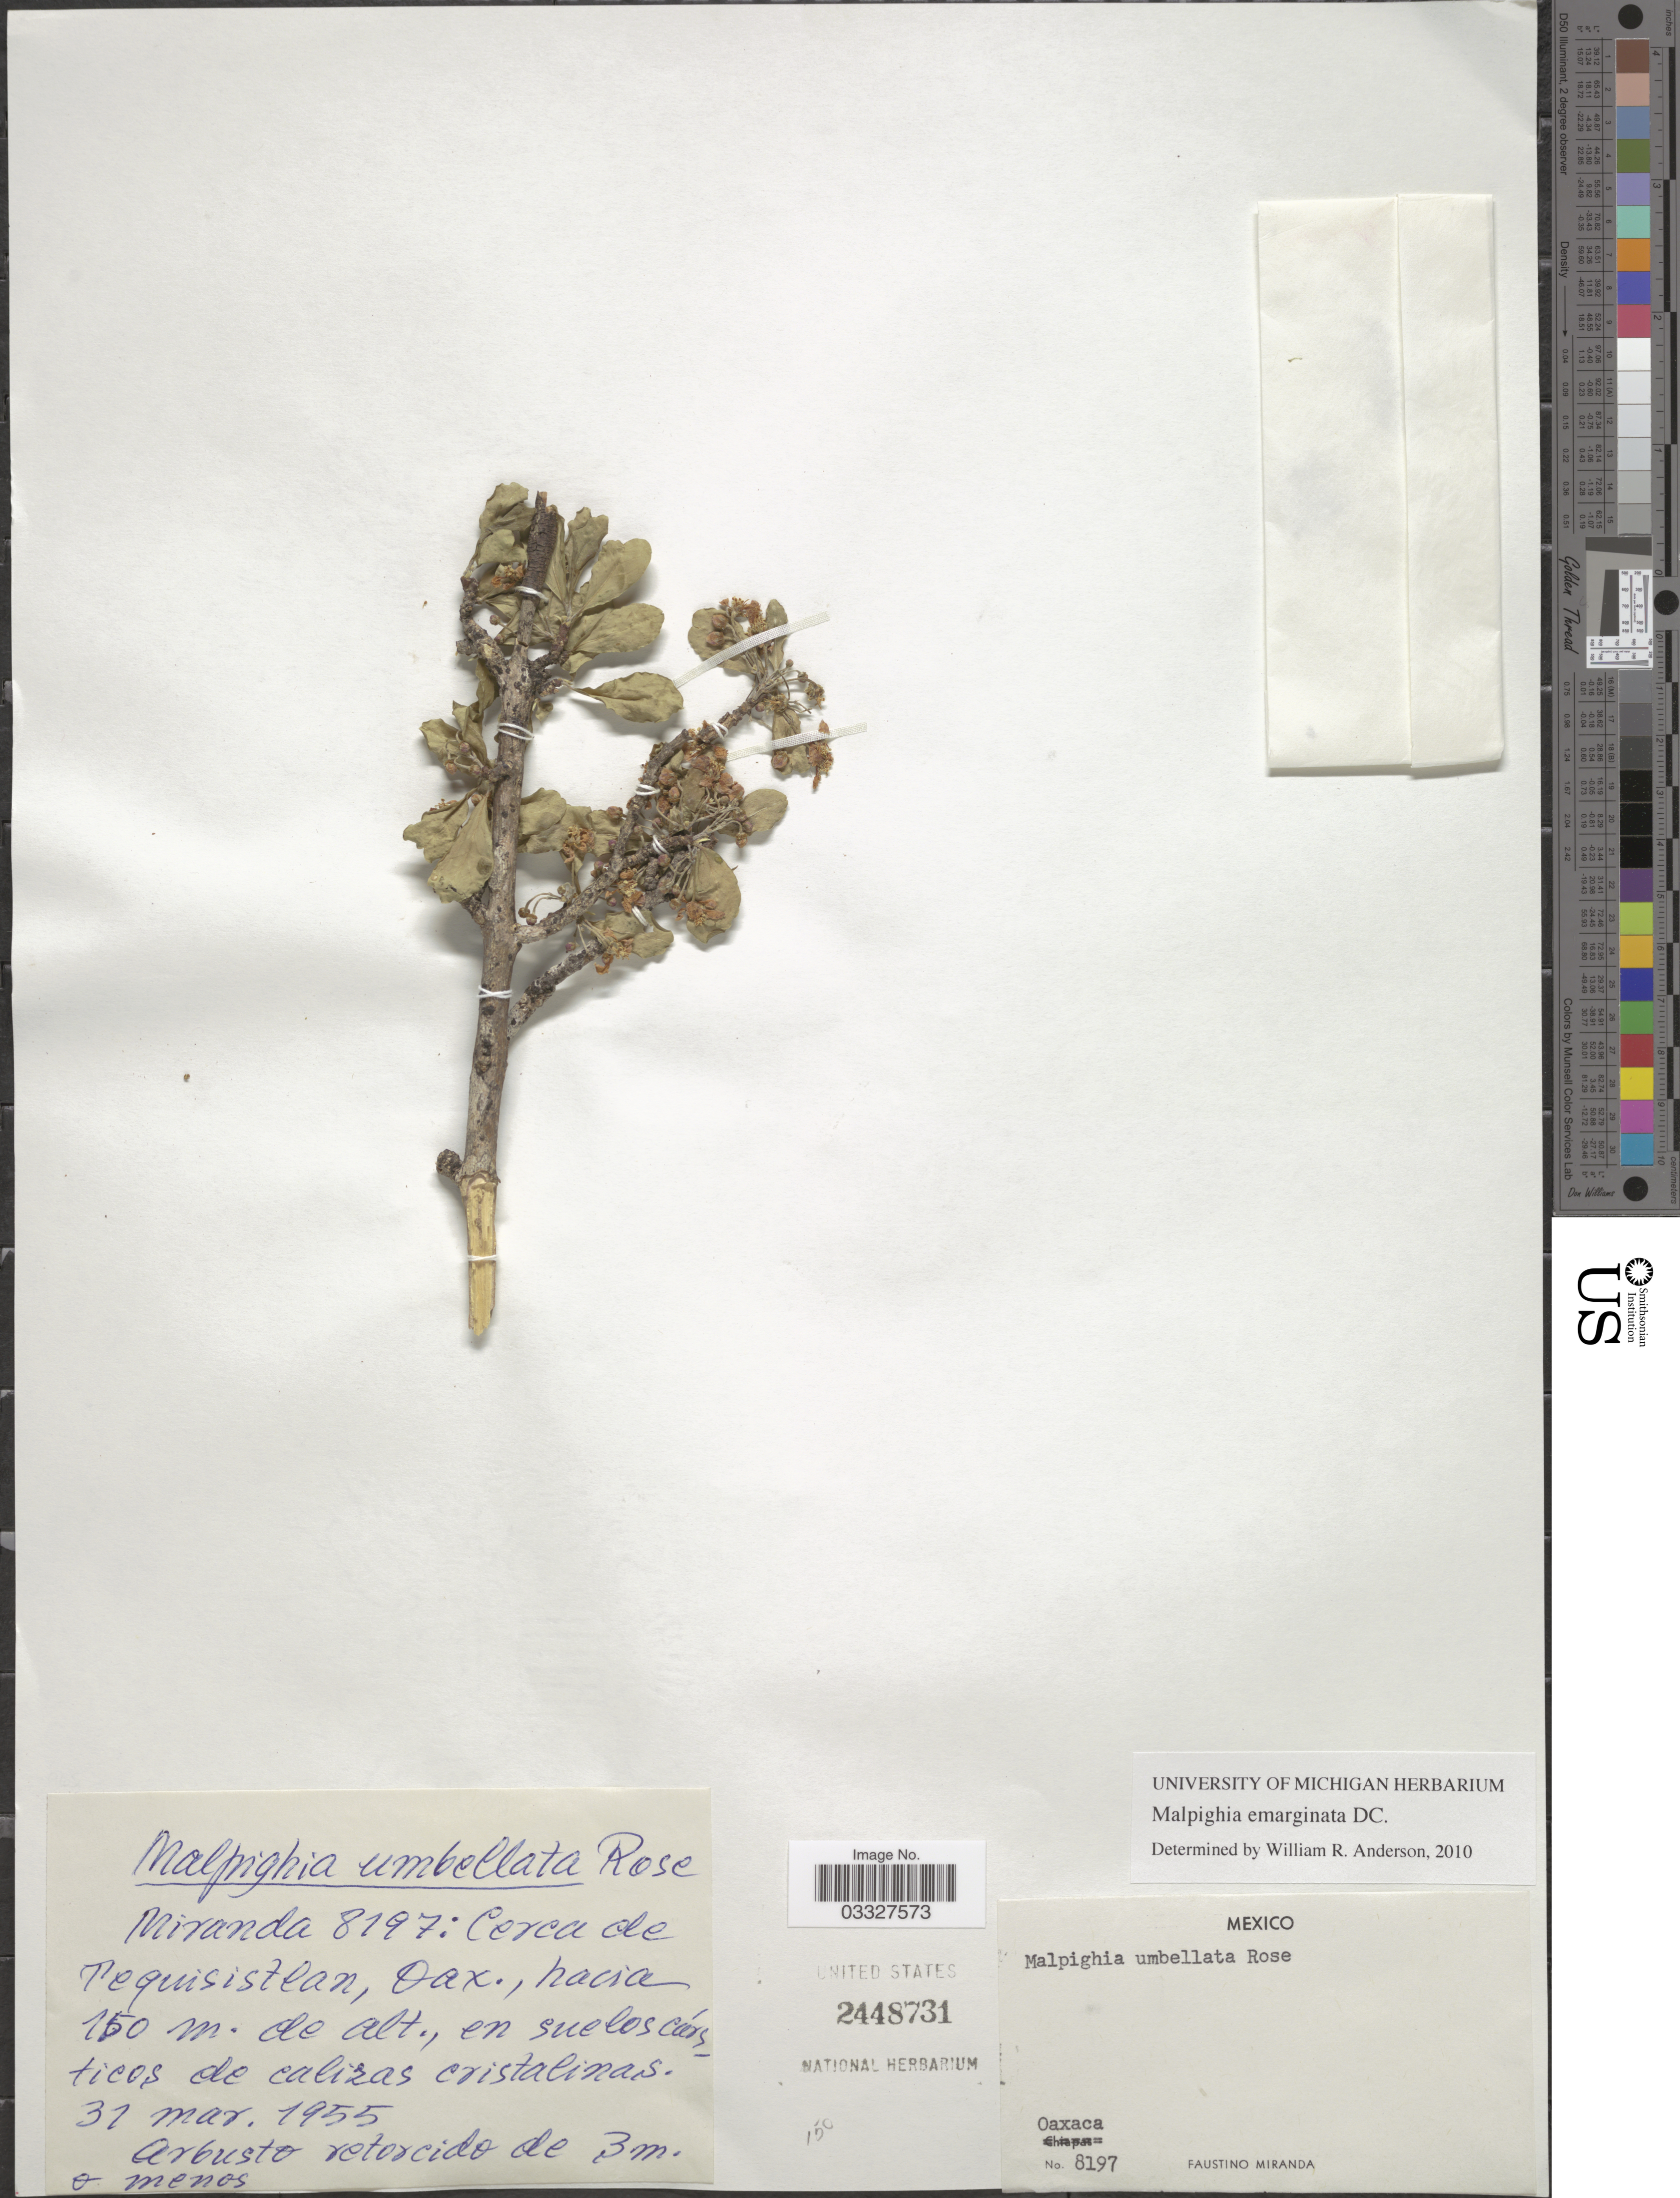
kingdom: Plantae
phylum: Tracheophyta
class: Magnoliopsida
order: Malpighiales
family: Malpighiaceae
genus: Malpighia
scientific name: Malpighia emarginata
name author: DC.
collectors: F. Miranda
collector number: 8197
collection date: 1955-03-31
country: Mexico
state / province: Oaxaca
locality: Cerca de Tequisistlan.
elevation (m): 150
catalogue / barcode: US 2448731